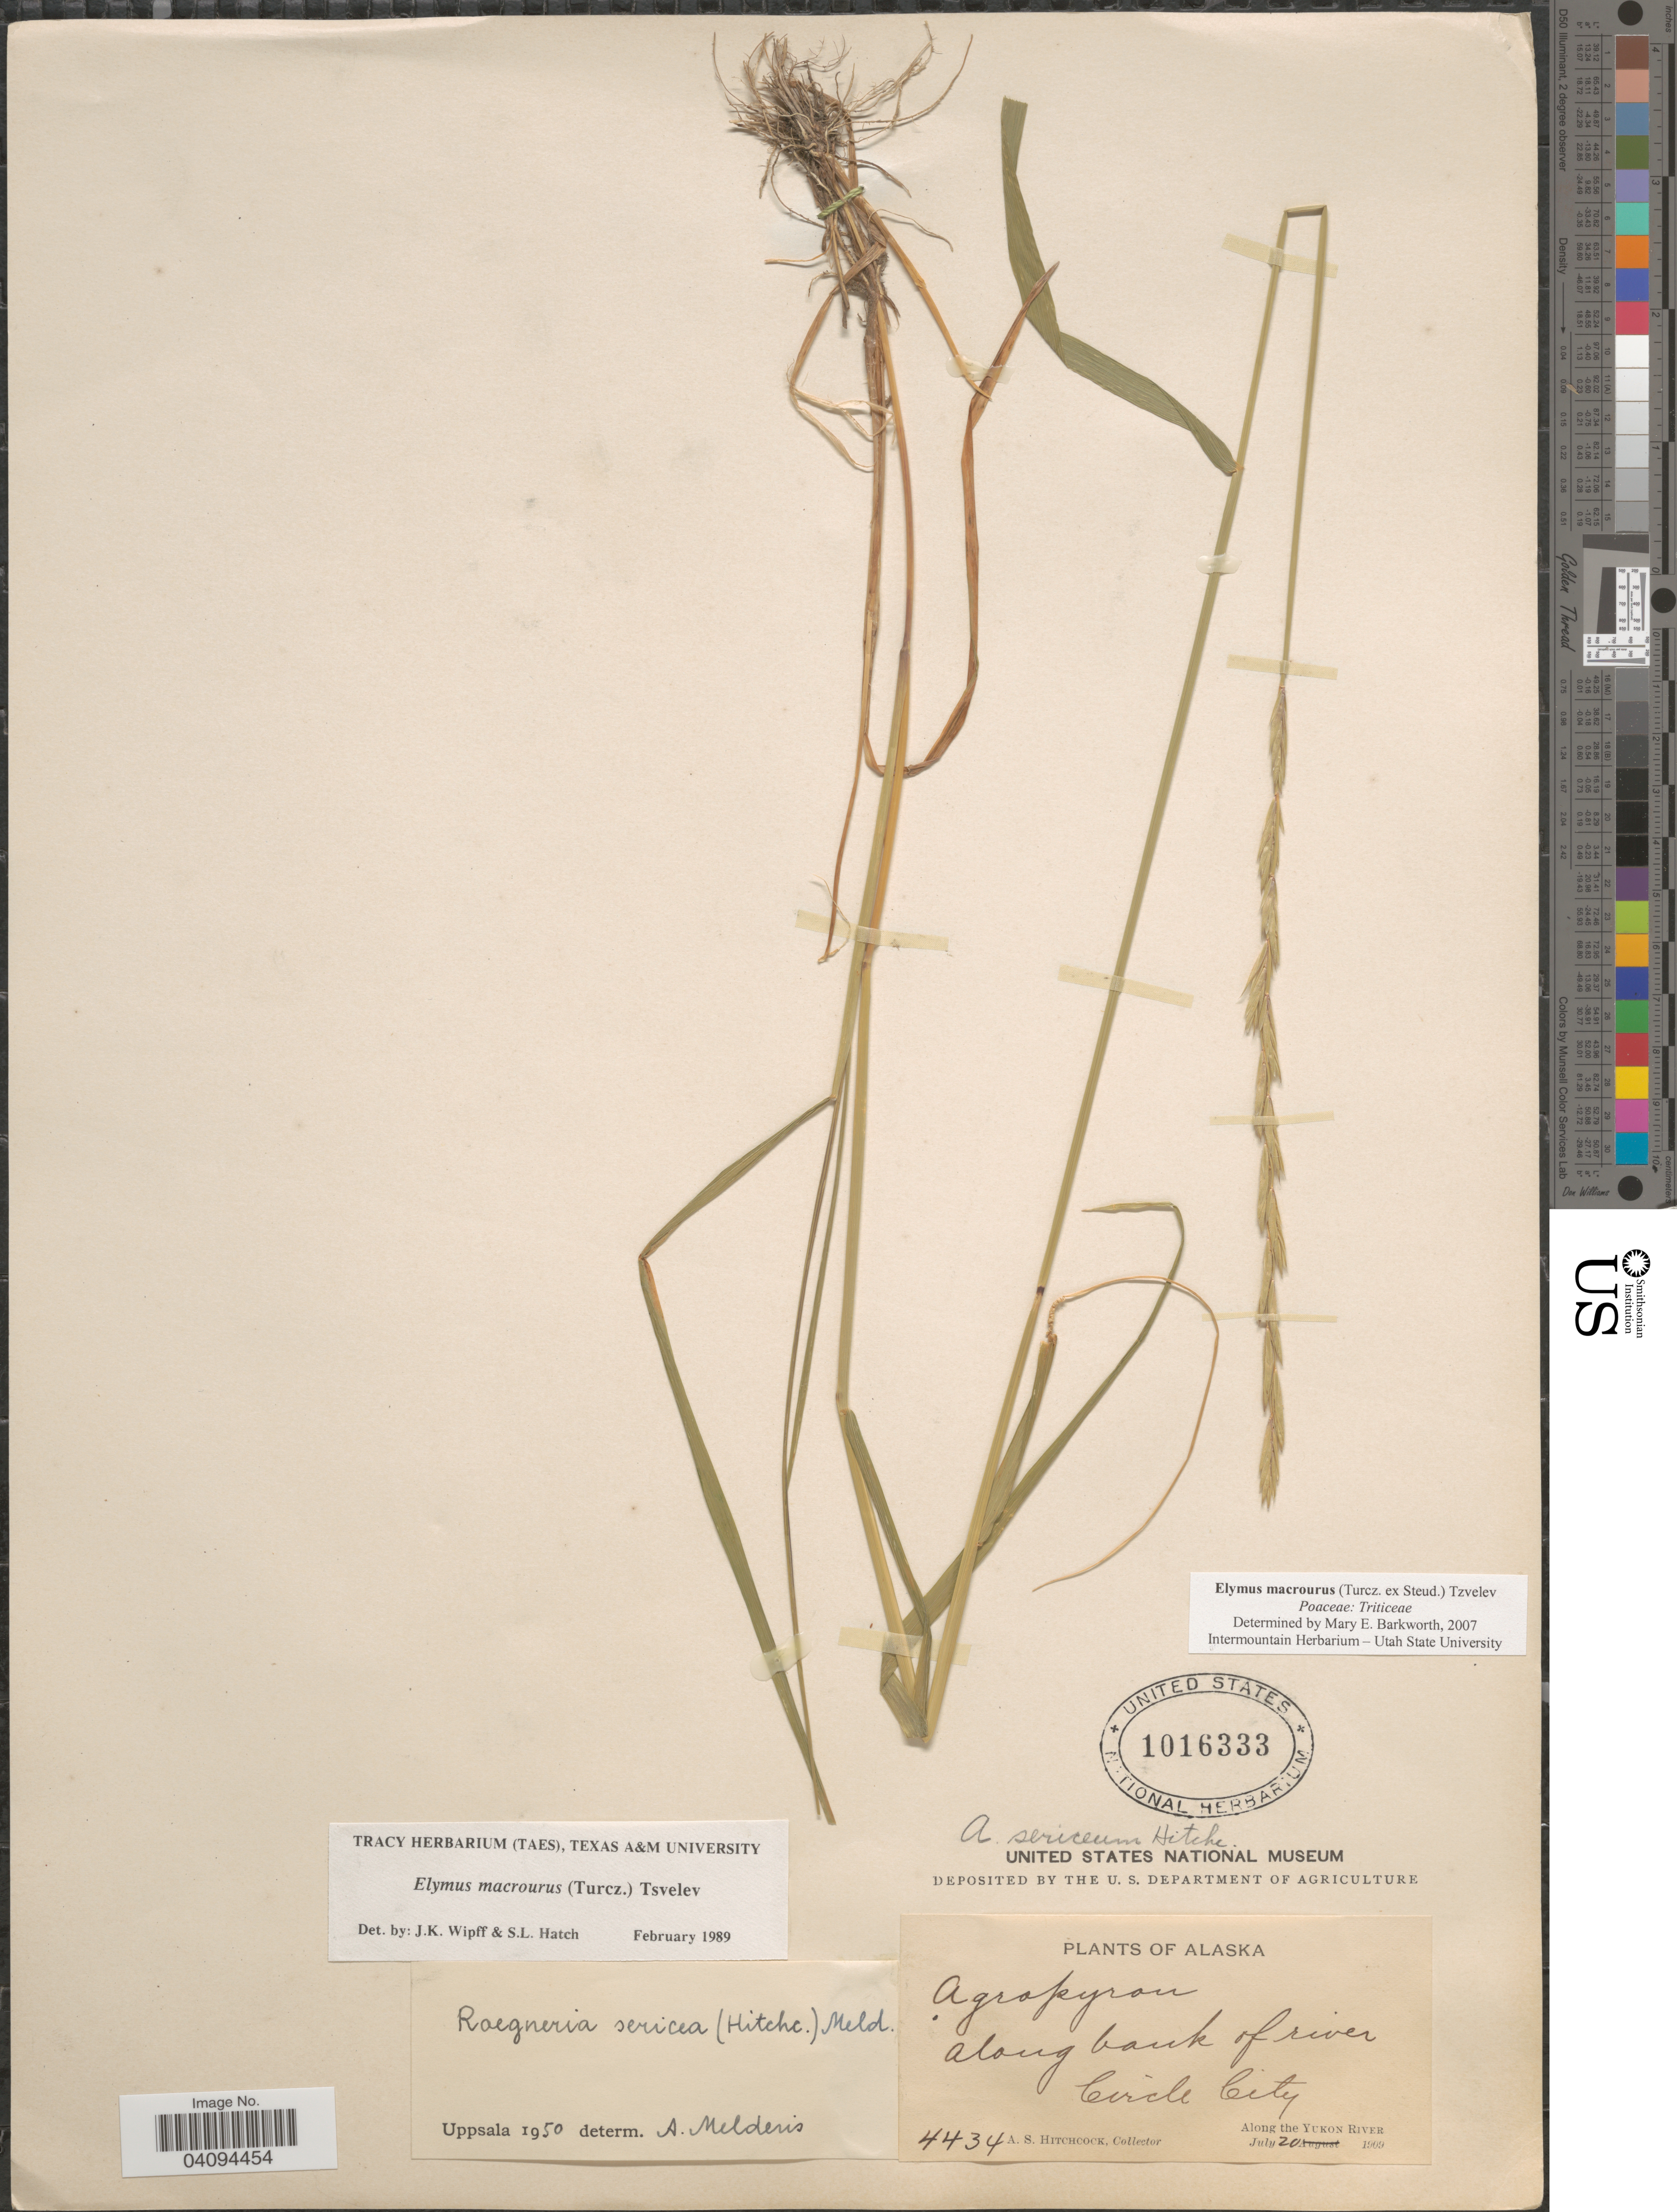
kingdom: Plantae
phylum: Tracheophyta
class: Liliopsida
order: Poales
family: Poaceae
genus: Elymus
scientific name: Elymus macrourus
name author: (Turcz. ex Steud.) Tzvelev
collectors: A. S. Hitchcock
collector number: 4434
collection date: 1909-07-20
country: United States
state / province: Alaska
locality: Along bank of river. Circle City. Along the Yukon River.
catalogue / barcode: US 1016333